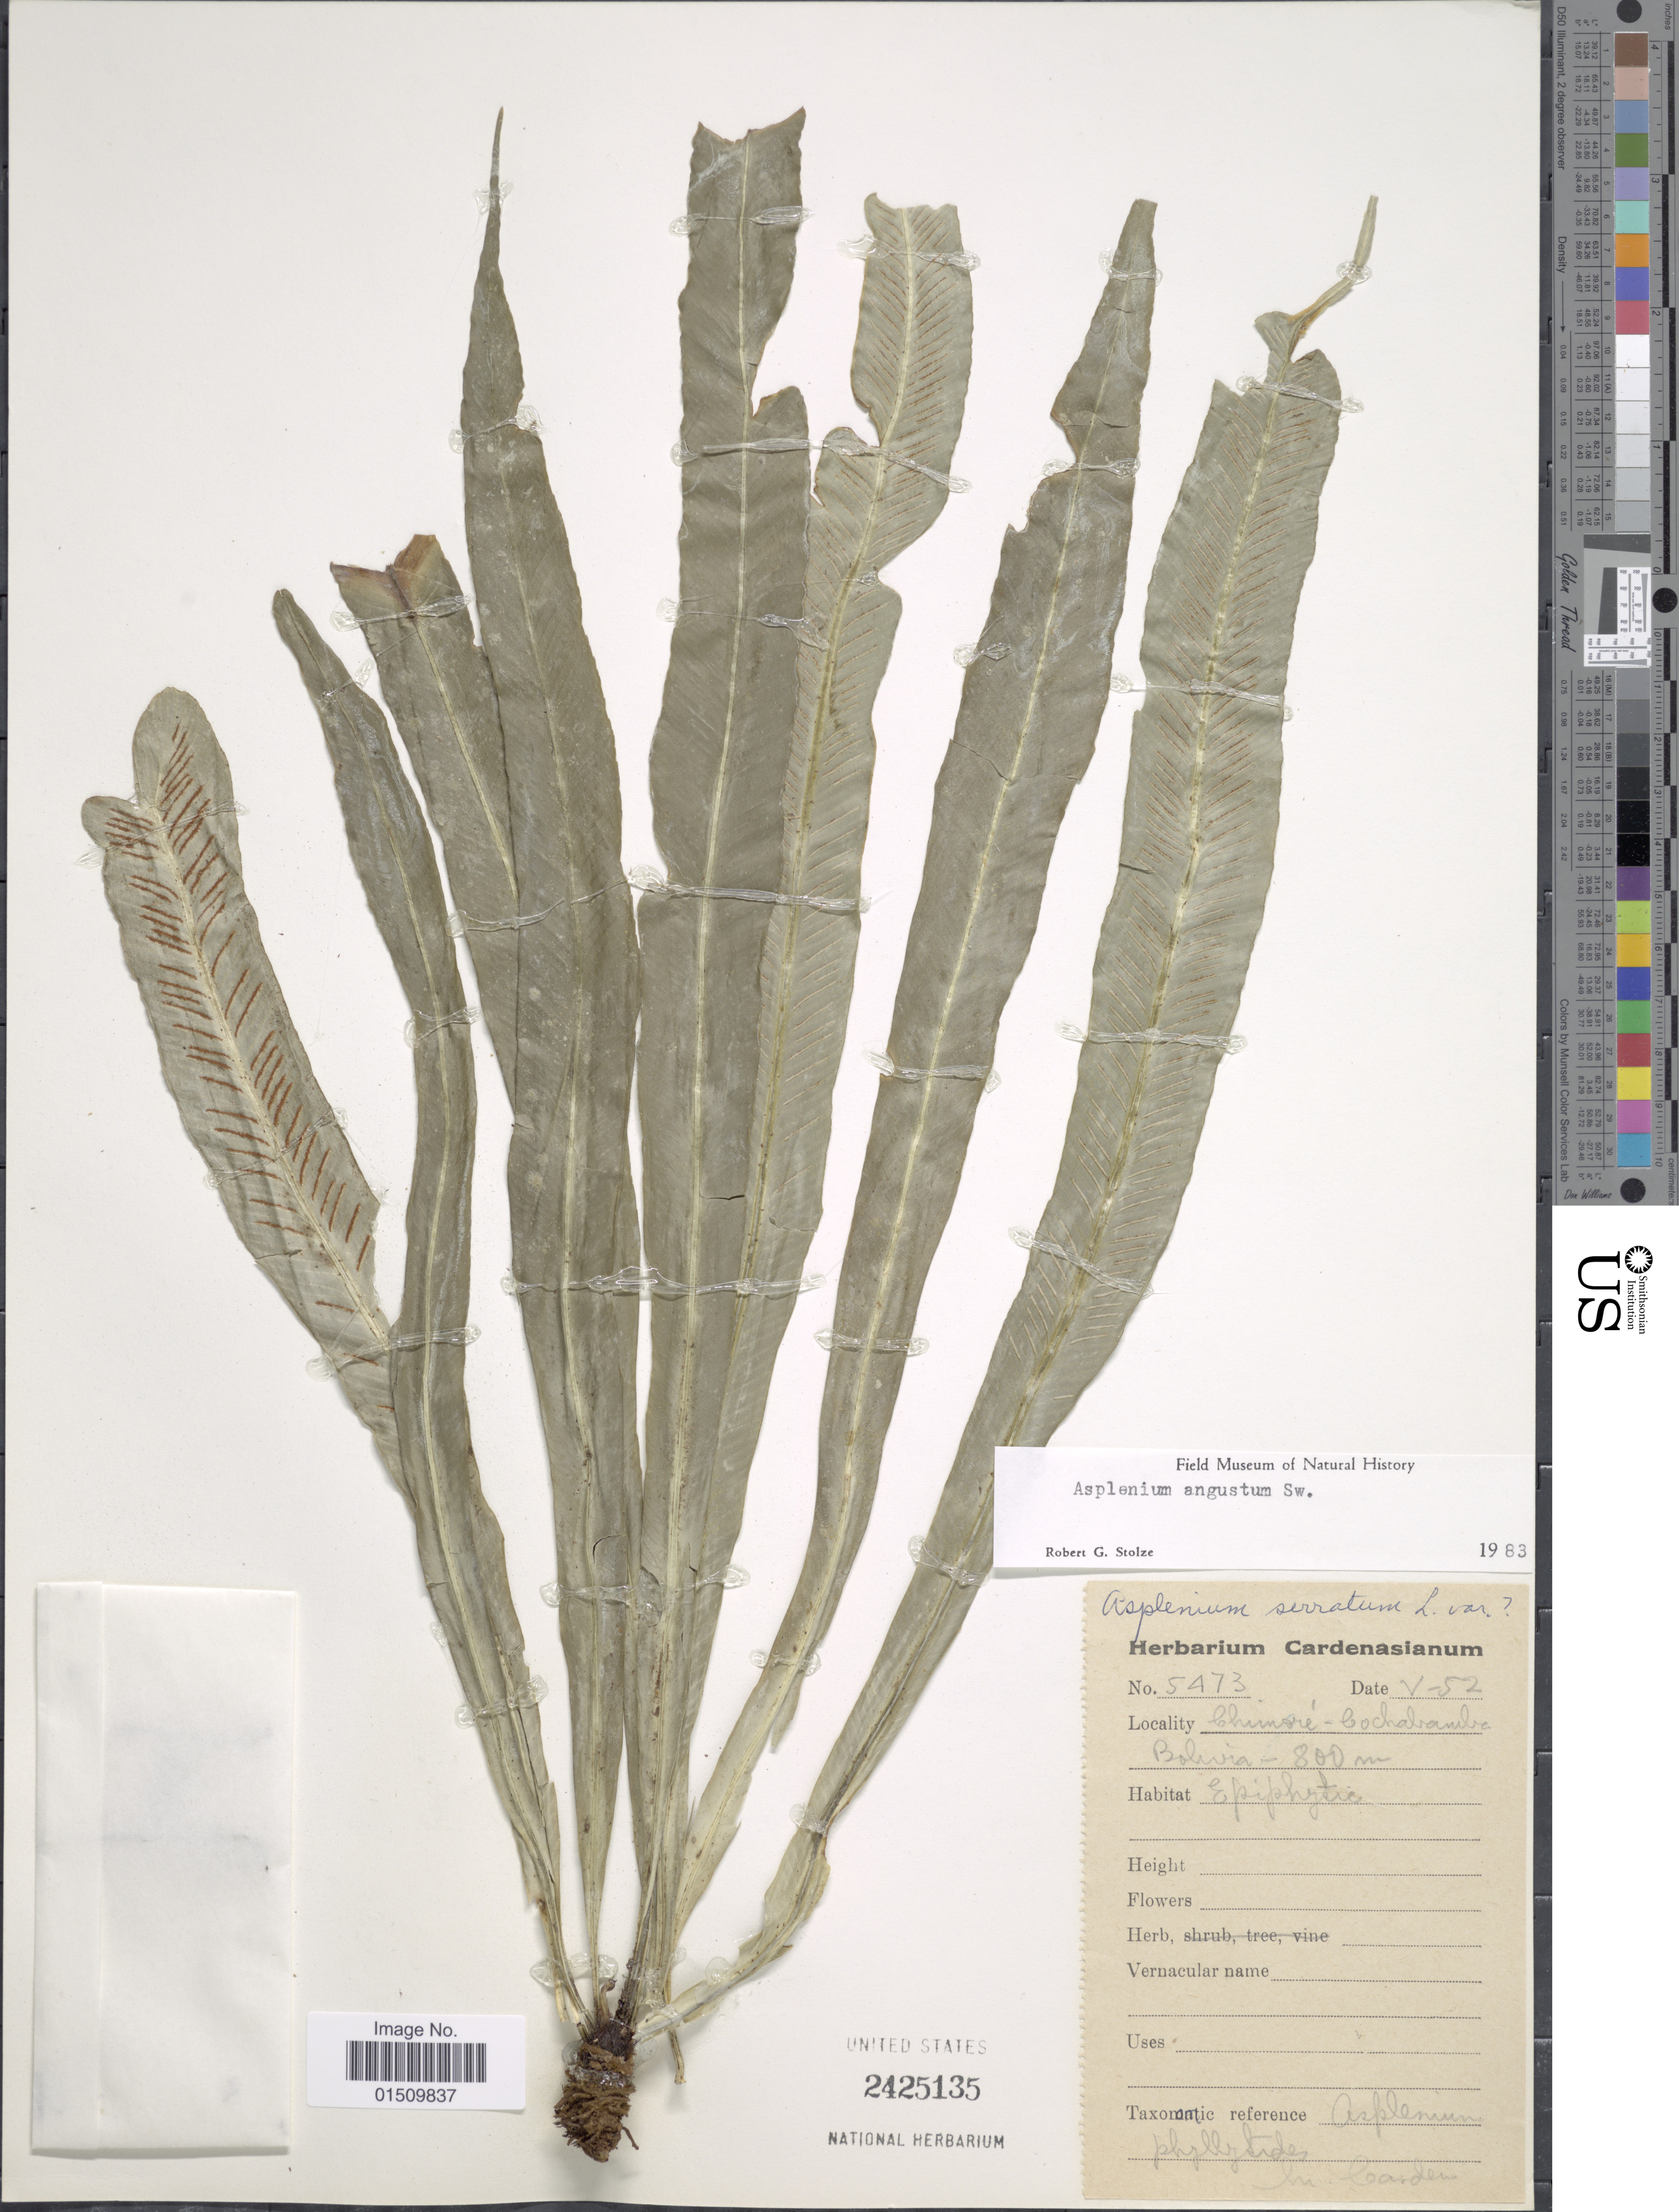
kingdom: Plantae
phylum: Tracheophyta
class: Polypodiopsida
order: Polypodiales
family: Aspleniaceae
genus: Asplenium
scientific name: Asplenium angustum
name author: Sw.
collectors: Herbarium Cardenasianum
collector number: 5473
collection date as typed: Transcribed d/m/y: /5/52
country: Bolivia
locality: Bolivia.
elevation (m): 800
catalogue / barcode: US 2425135